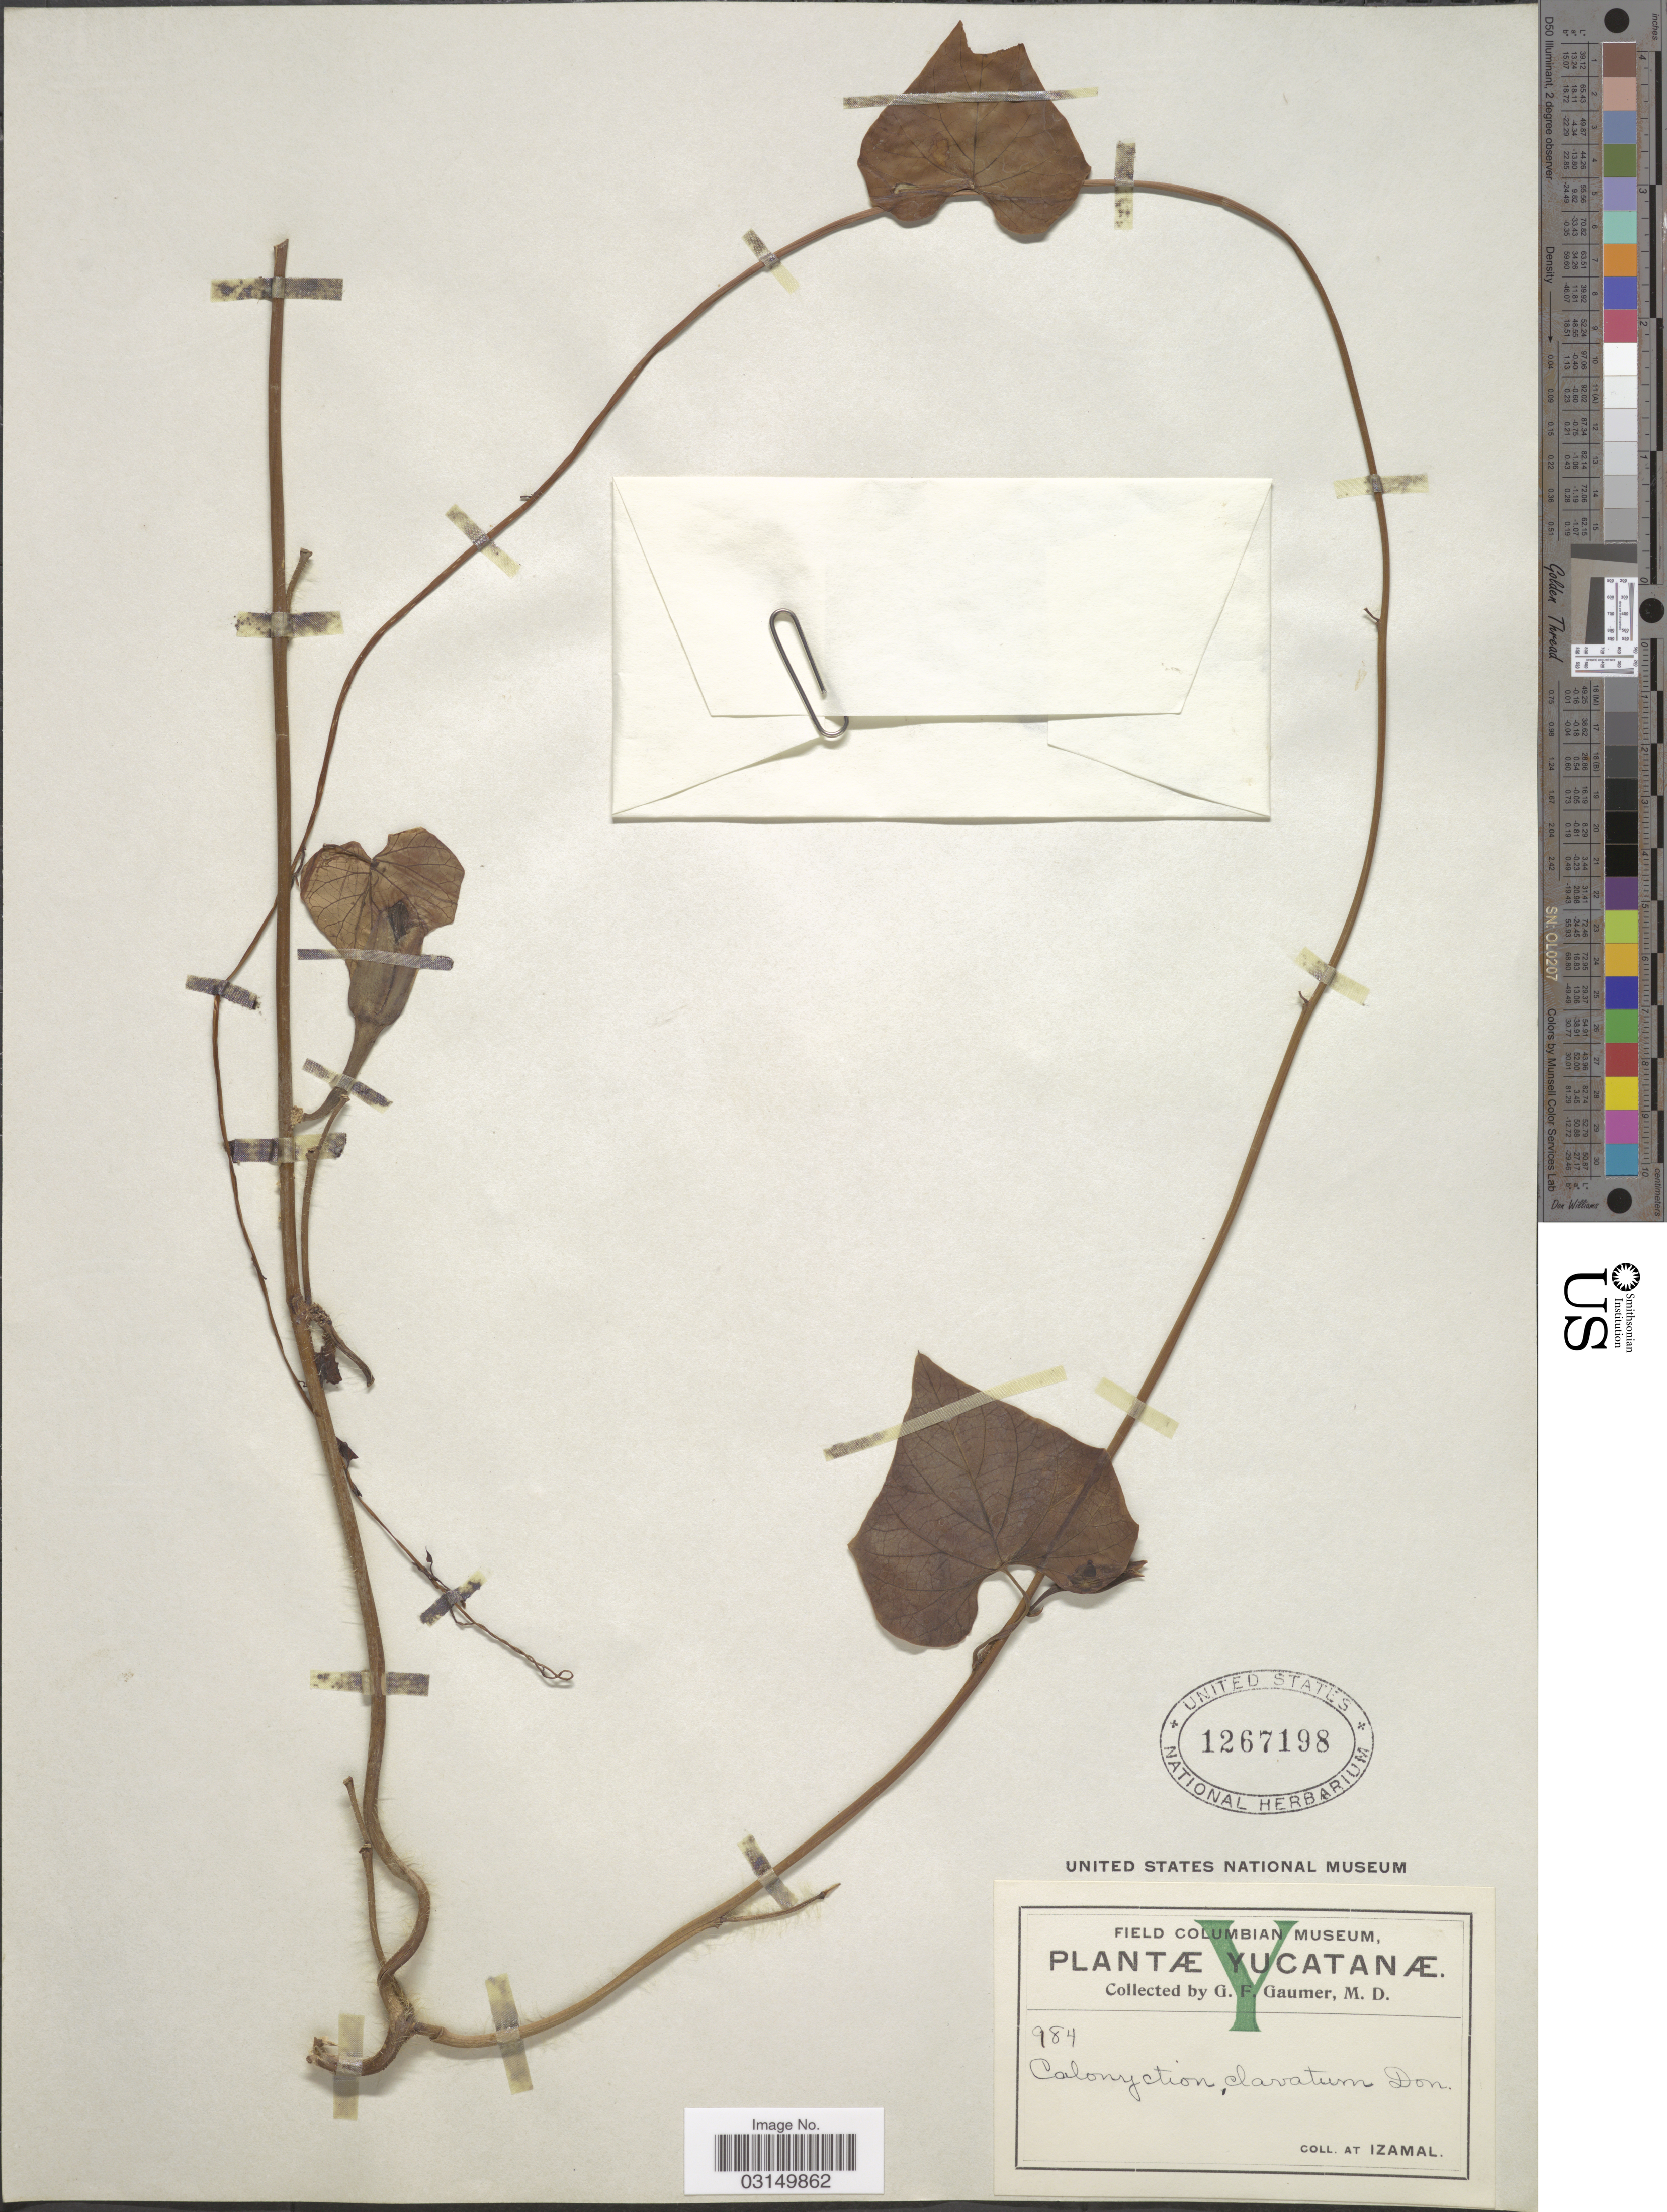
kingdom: Plantae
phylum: Tracheophyta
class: Magnoliopsida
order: Solanales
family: Convolvulaceae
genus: Ipomoea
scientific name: Ipomoea clavata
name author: (G. Don) J.F. Macbr.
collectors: G. F. Gaumer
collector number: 984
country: Mexico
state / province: Yucatán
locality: Yucatanæ, At Izamal.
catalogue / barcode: US 1267198